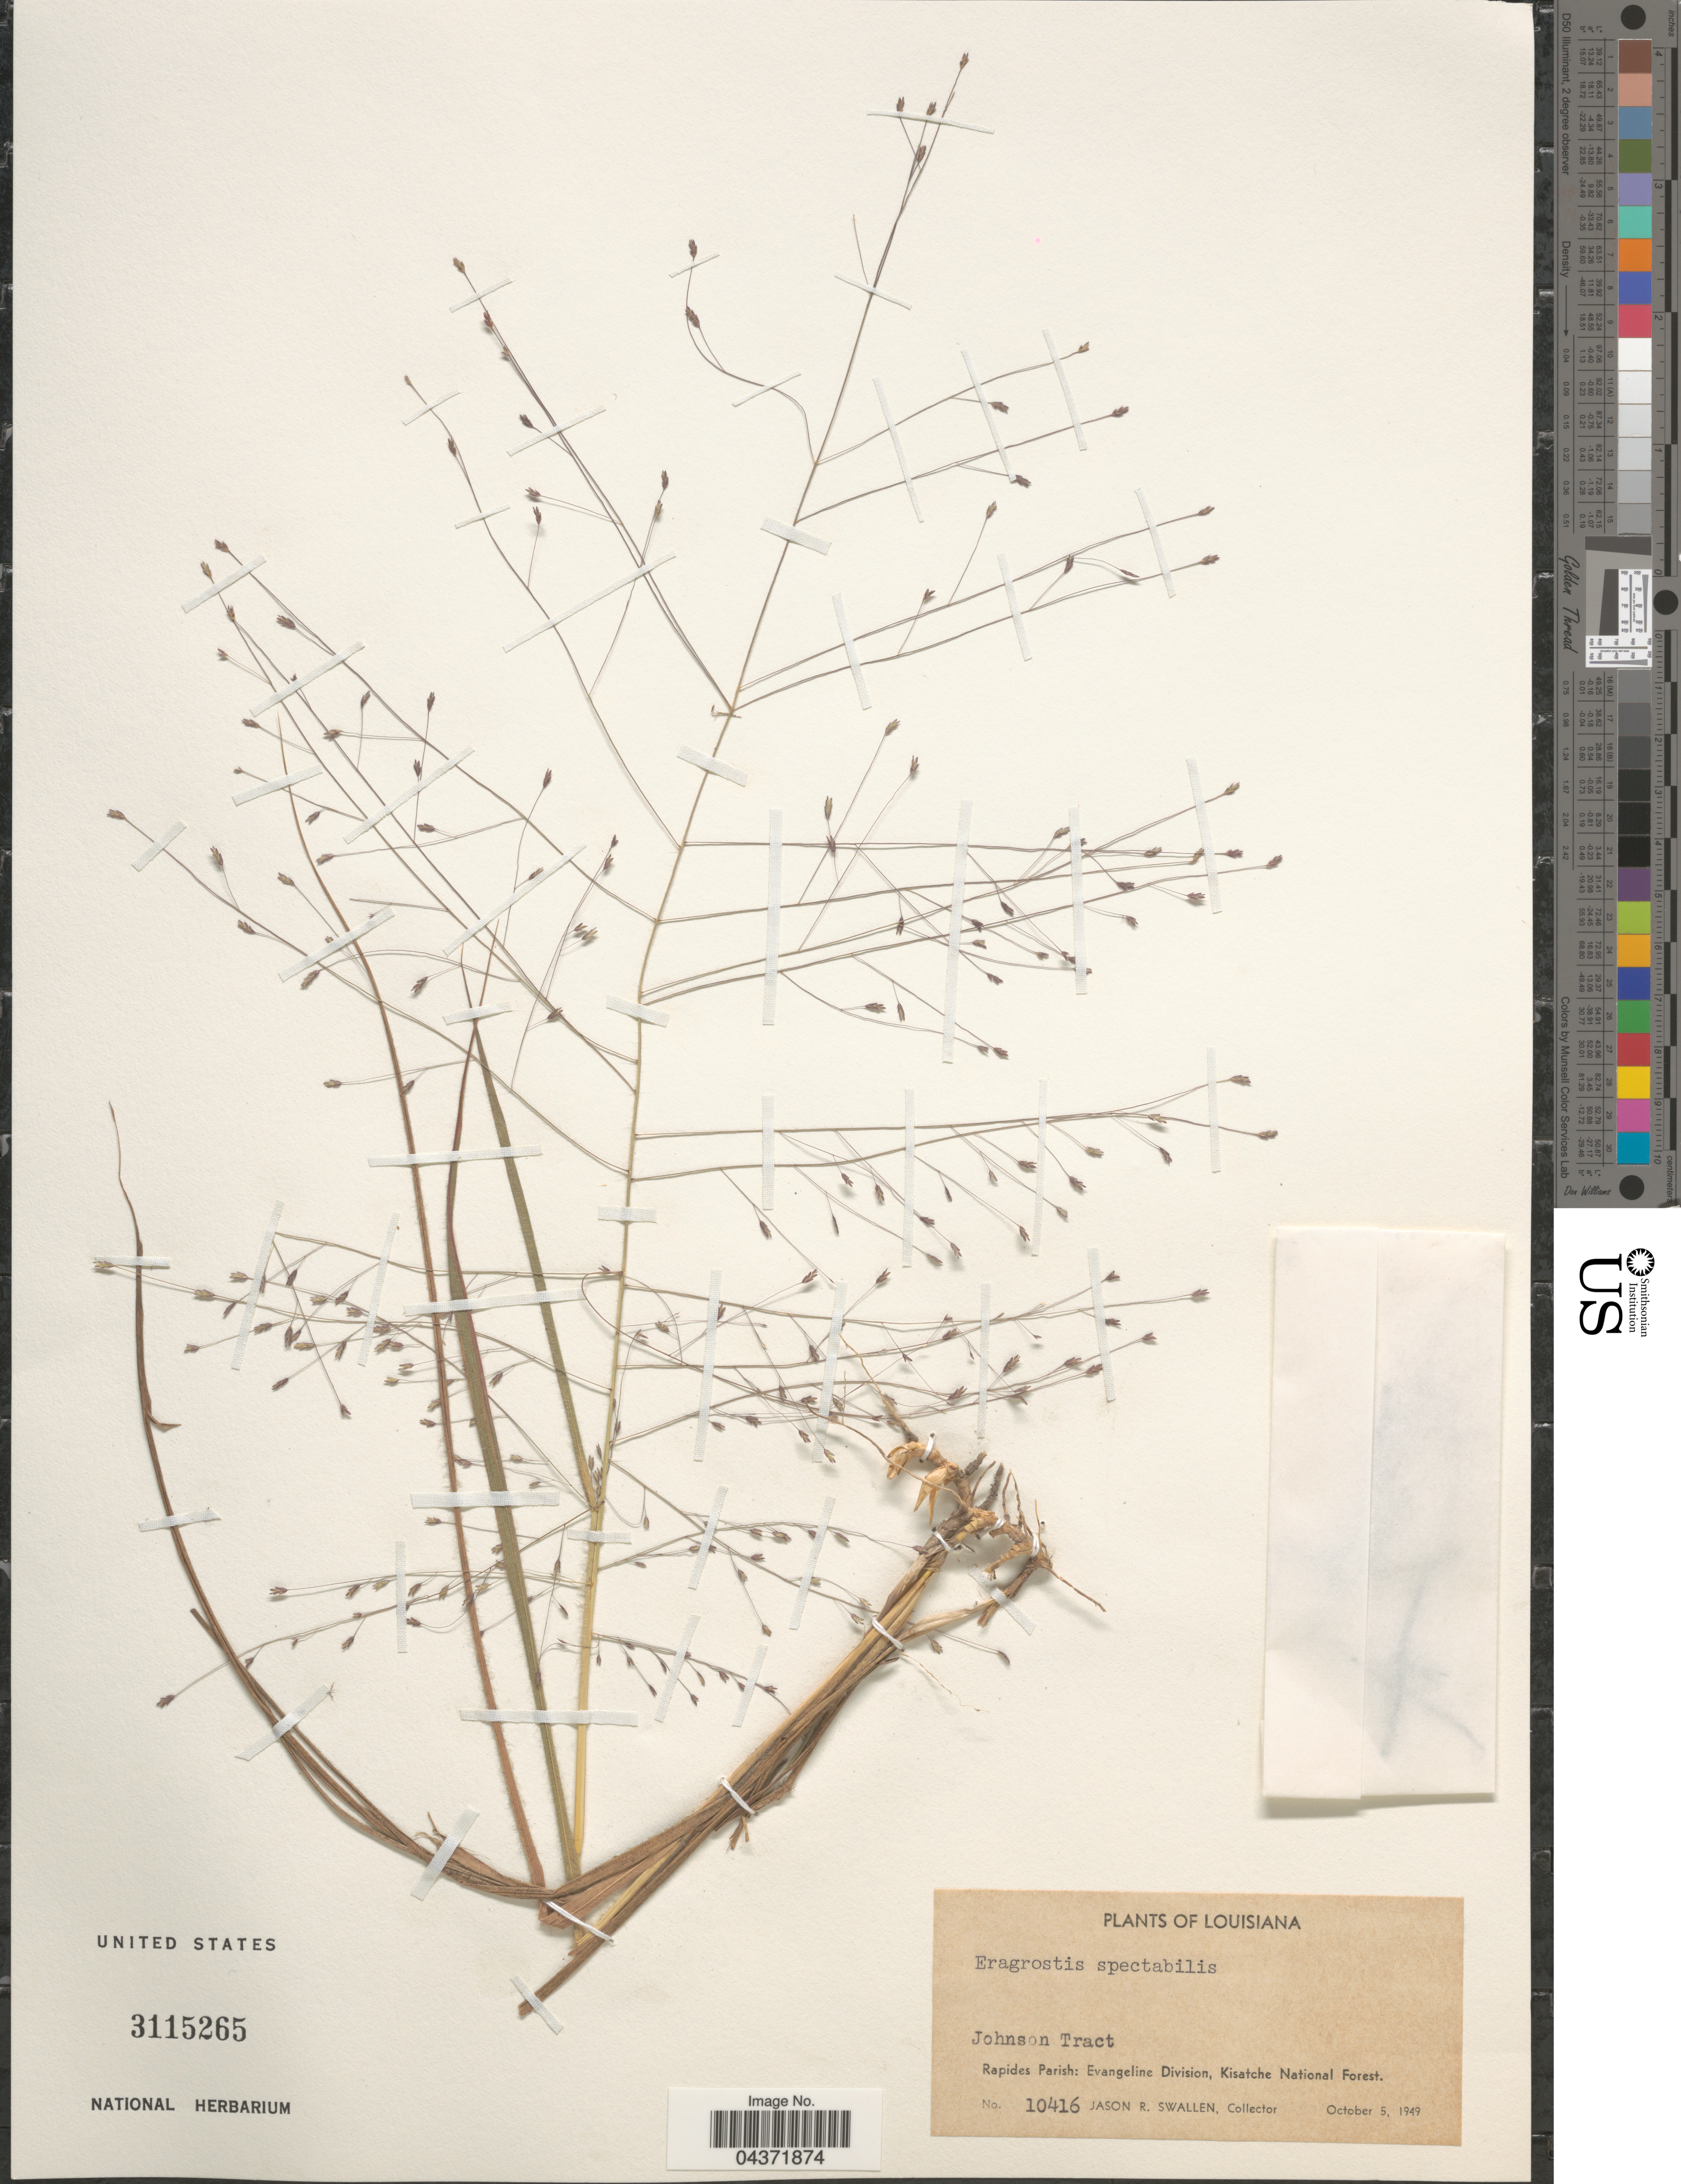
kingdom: Plantae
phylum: Tracheophyta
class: Liliopsida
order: Poales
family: Poaceae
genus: Eragrostis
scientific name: Eragrostis spectabilis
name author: (Pursh) Steud.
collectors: J. R. Swallen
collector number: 10416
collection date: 1949-10-05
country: United States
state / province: Louisiana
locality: Johnson Tract. Rapides Parish: Evangeline Division, Kisatche National Forest.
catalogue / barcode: US 3115265